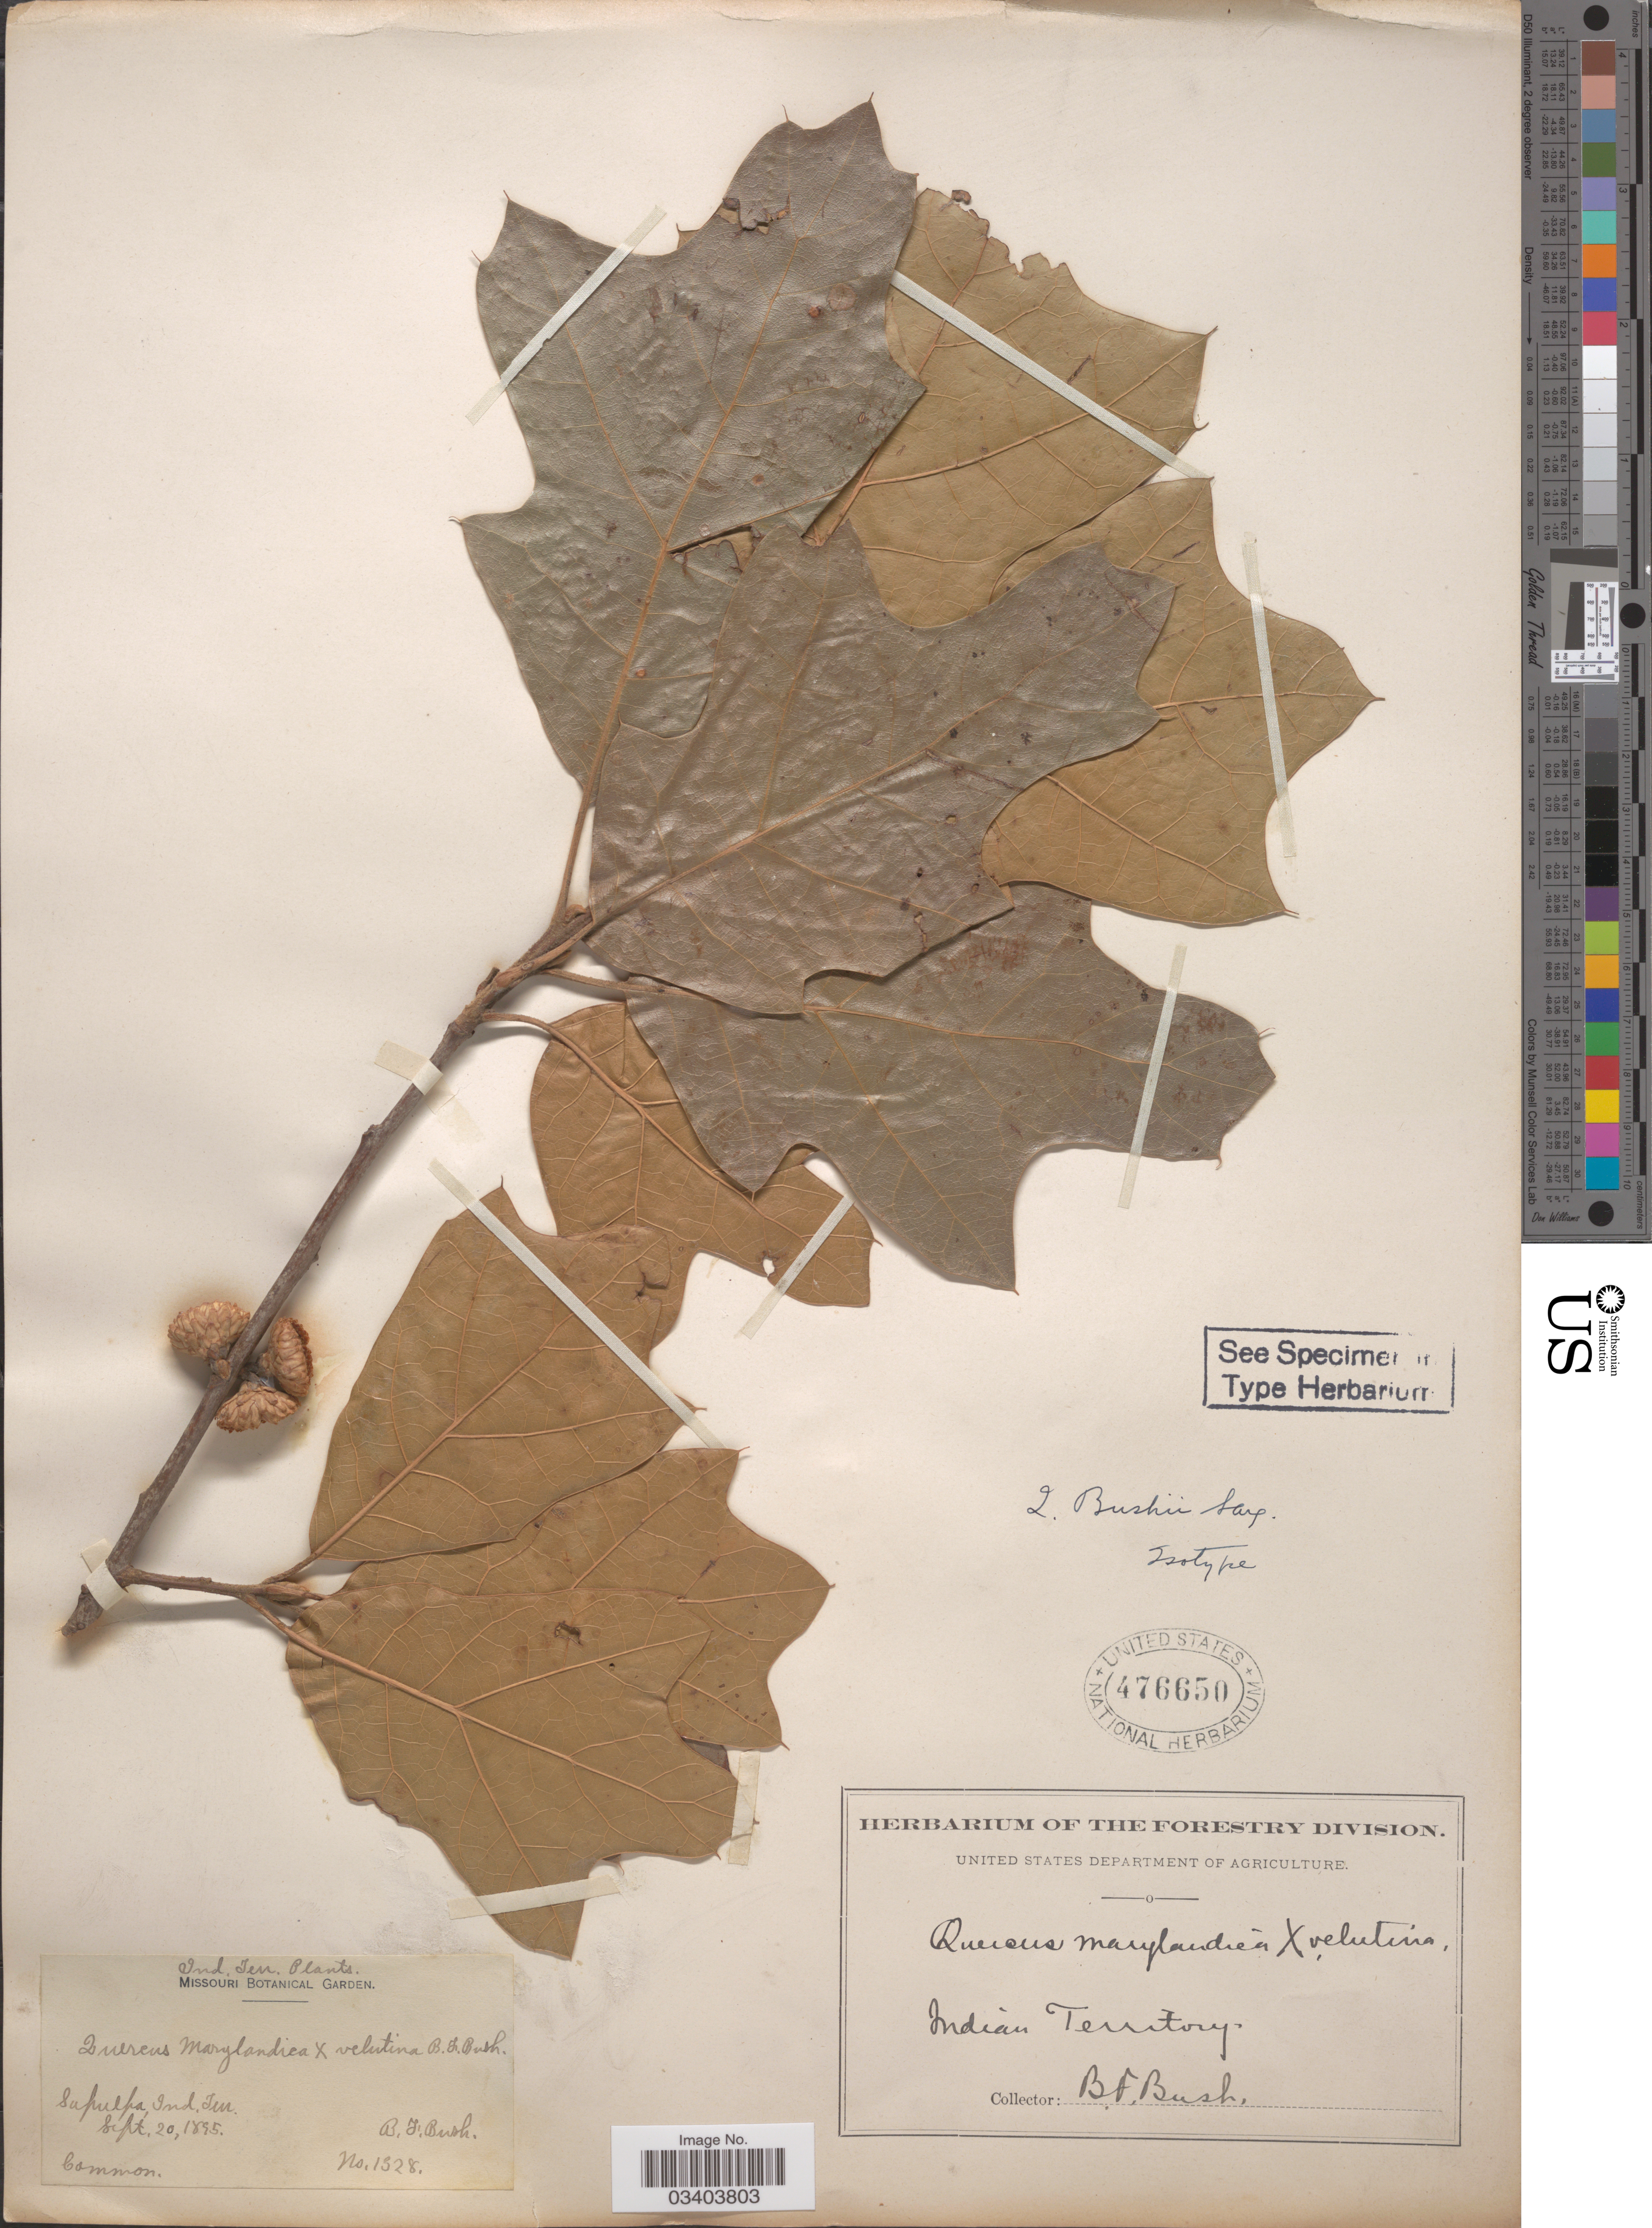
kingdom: Plantae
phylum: Tracheophyta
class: Magnoliopsida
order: Fagales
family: Fagaceae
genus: Quercus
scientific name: Quercus x bushii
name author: Sarg.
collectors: B. F. Bush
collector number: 1328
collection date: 1895-09-20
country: United States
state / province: Oklahoma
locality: Indian Territory. Supulpa.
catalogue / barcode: US 476650